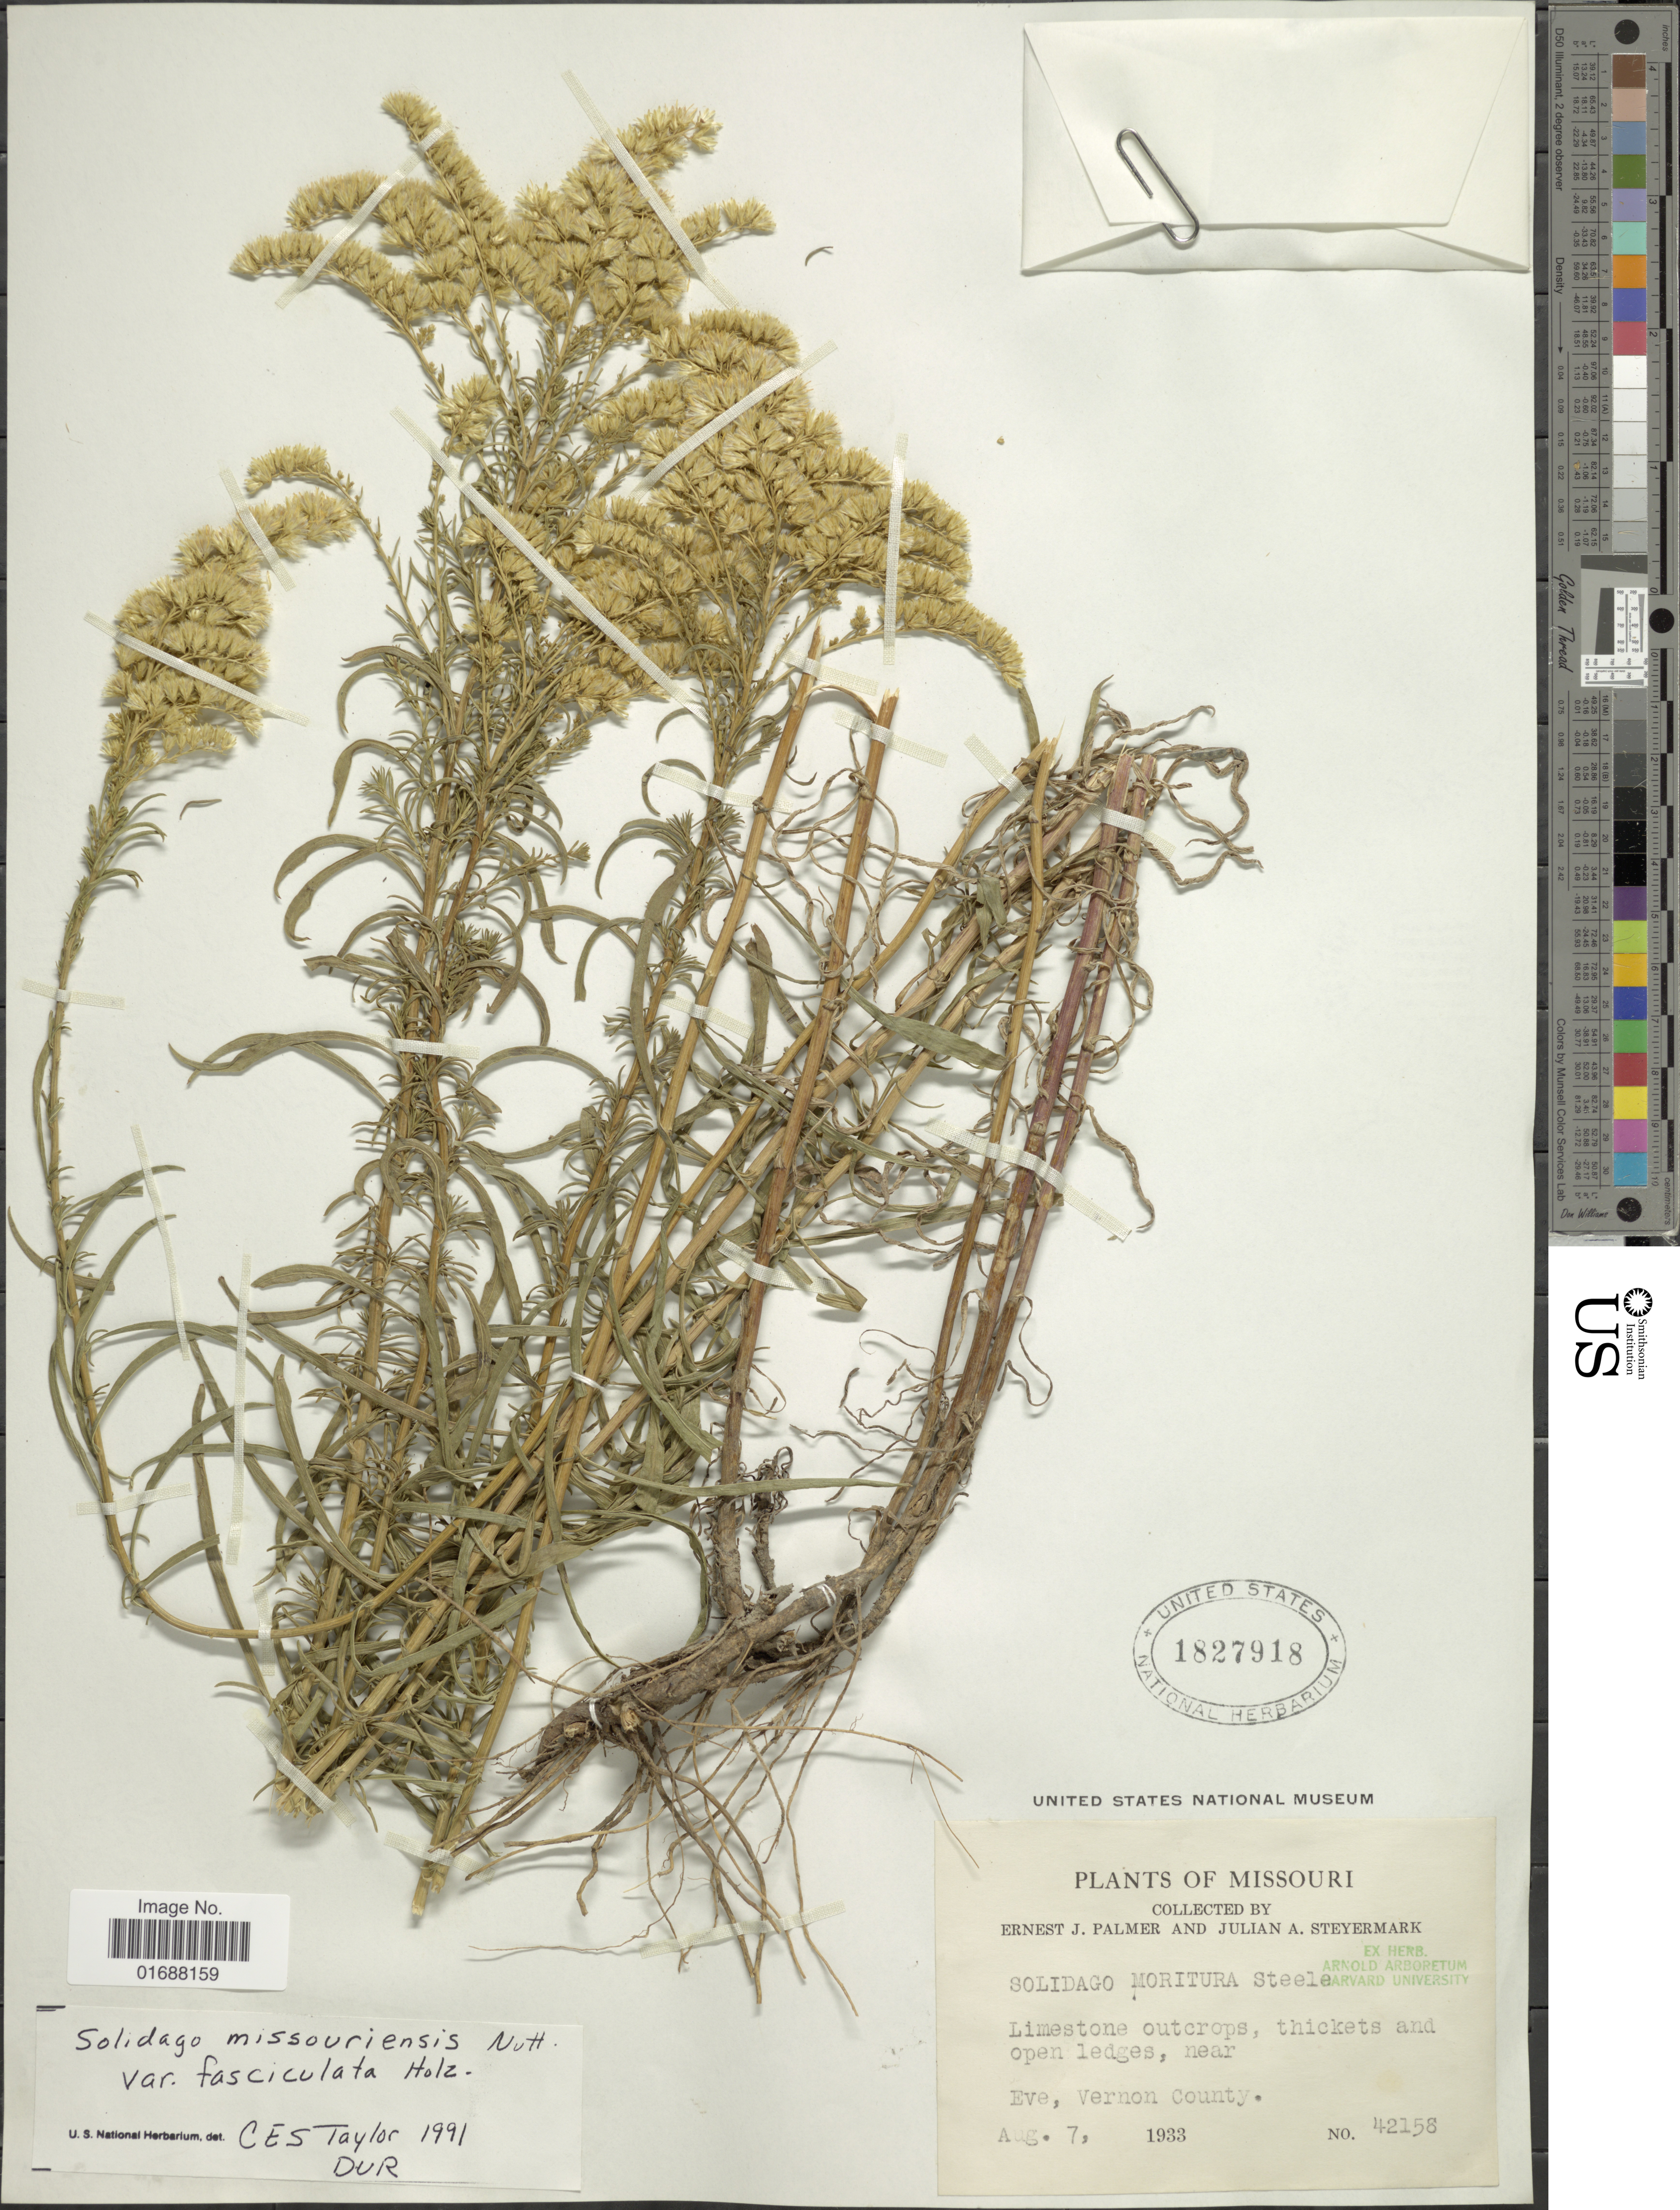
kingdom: Plantae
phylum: Tracheophyta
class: Magnoliopsida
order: Asterales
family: Asteraceae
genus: Solidago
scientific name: Solidago missouriensis var. fasciculata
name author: Holz.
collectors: E. J. Palmer & J. Steyermark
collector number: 42158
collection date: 1933-08-07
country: United States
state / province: Missouri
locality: Limestone outcrops, thickets and open ledges near, Eve, Vernon County.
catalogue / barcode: US 1827918